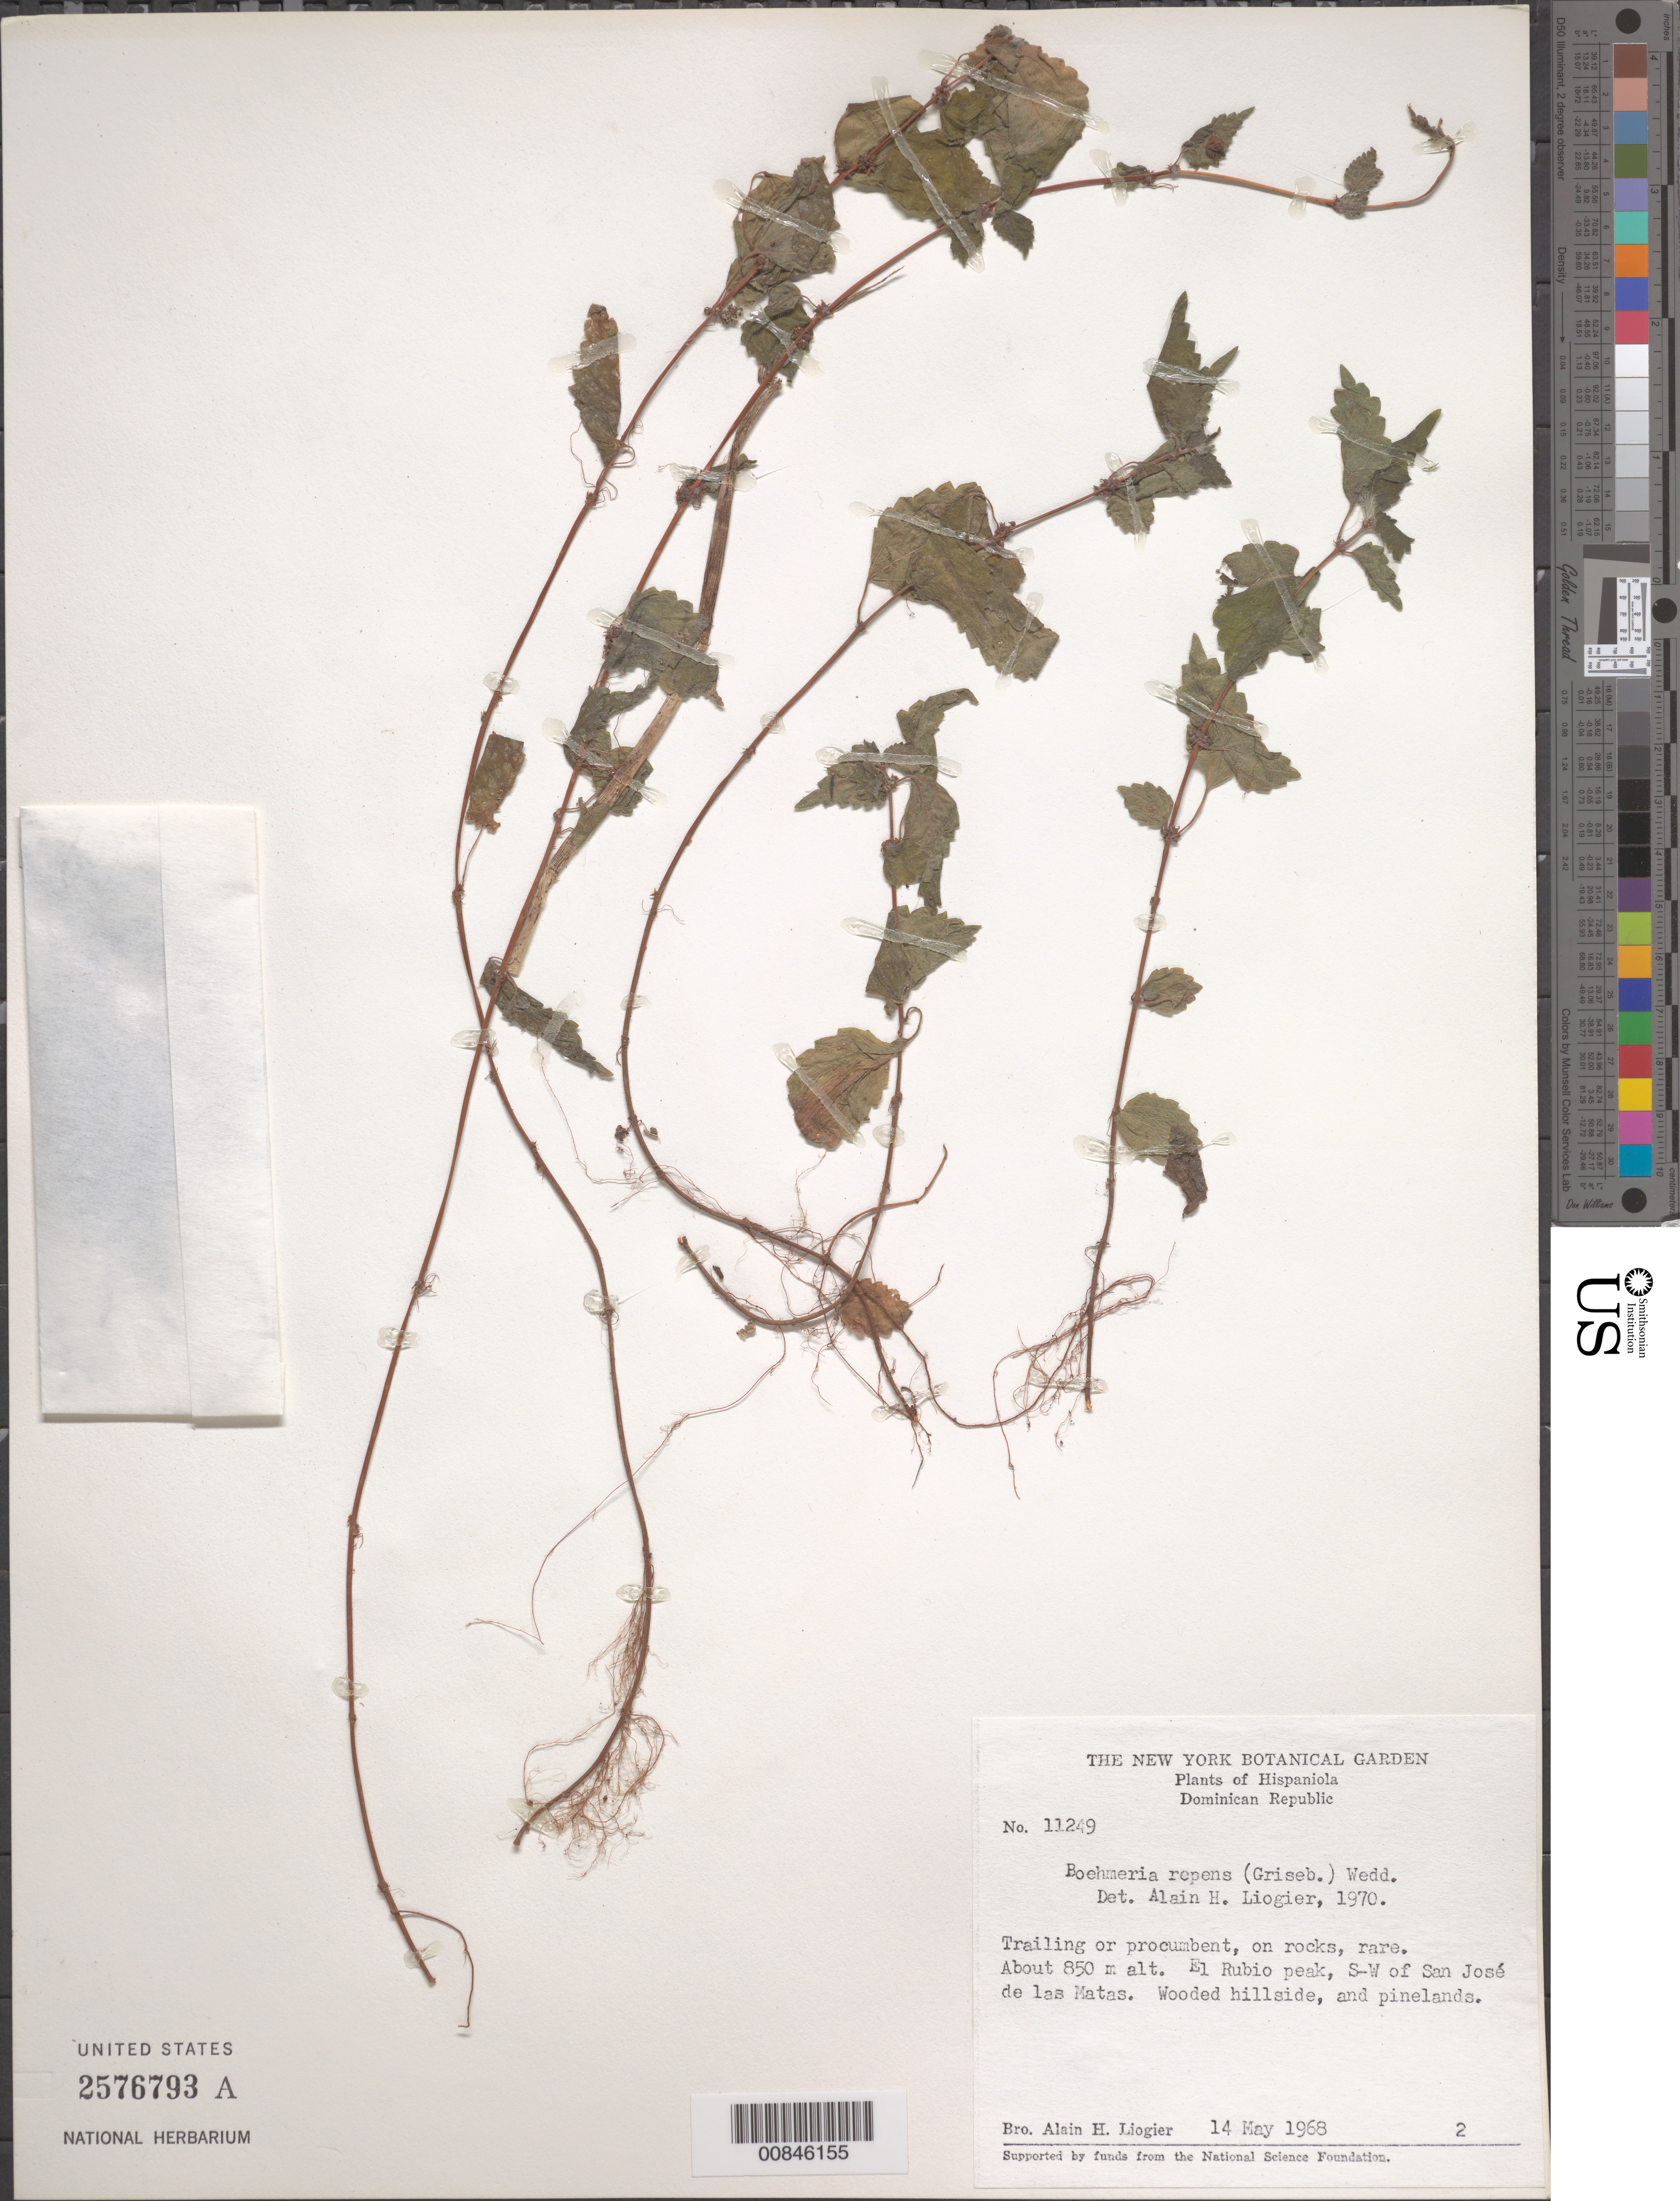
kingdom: Plantae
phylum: Tracheophyta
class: Magnoliopsida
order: Rosales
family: Urticaceae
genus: Boehmeria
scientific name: Boehmeria repens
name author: (Griseb.) Wedd.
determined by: Liogier, Alain H.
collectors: A. H. Liogier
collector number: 11249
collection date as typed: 14 May 1968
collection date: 1968-05-14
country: Dominican Republic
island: Hispaniola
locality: El Rubio Peak, S-W of San José de las Matas.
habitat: Wooded hillside, and pinelands, on rocks.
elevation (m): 850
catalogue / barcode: US 2576793A